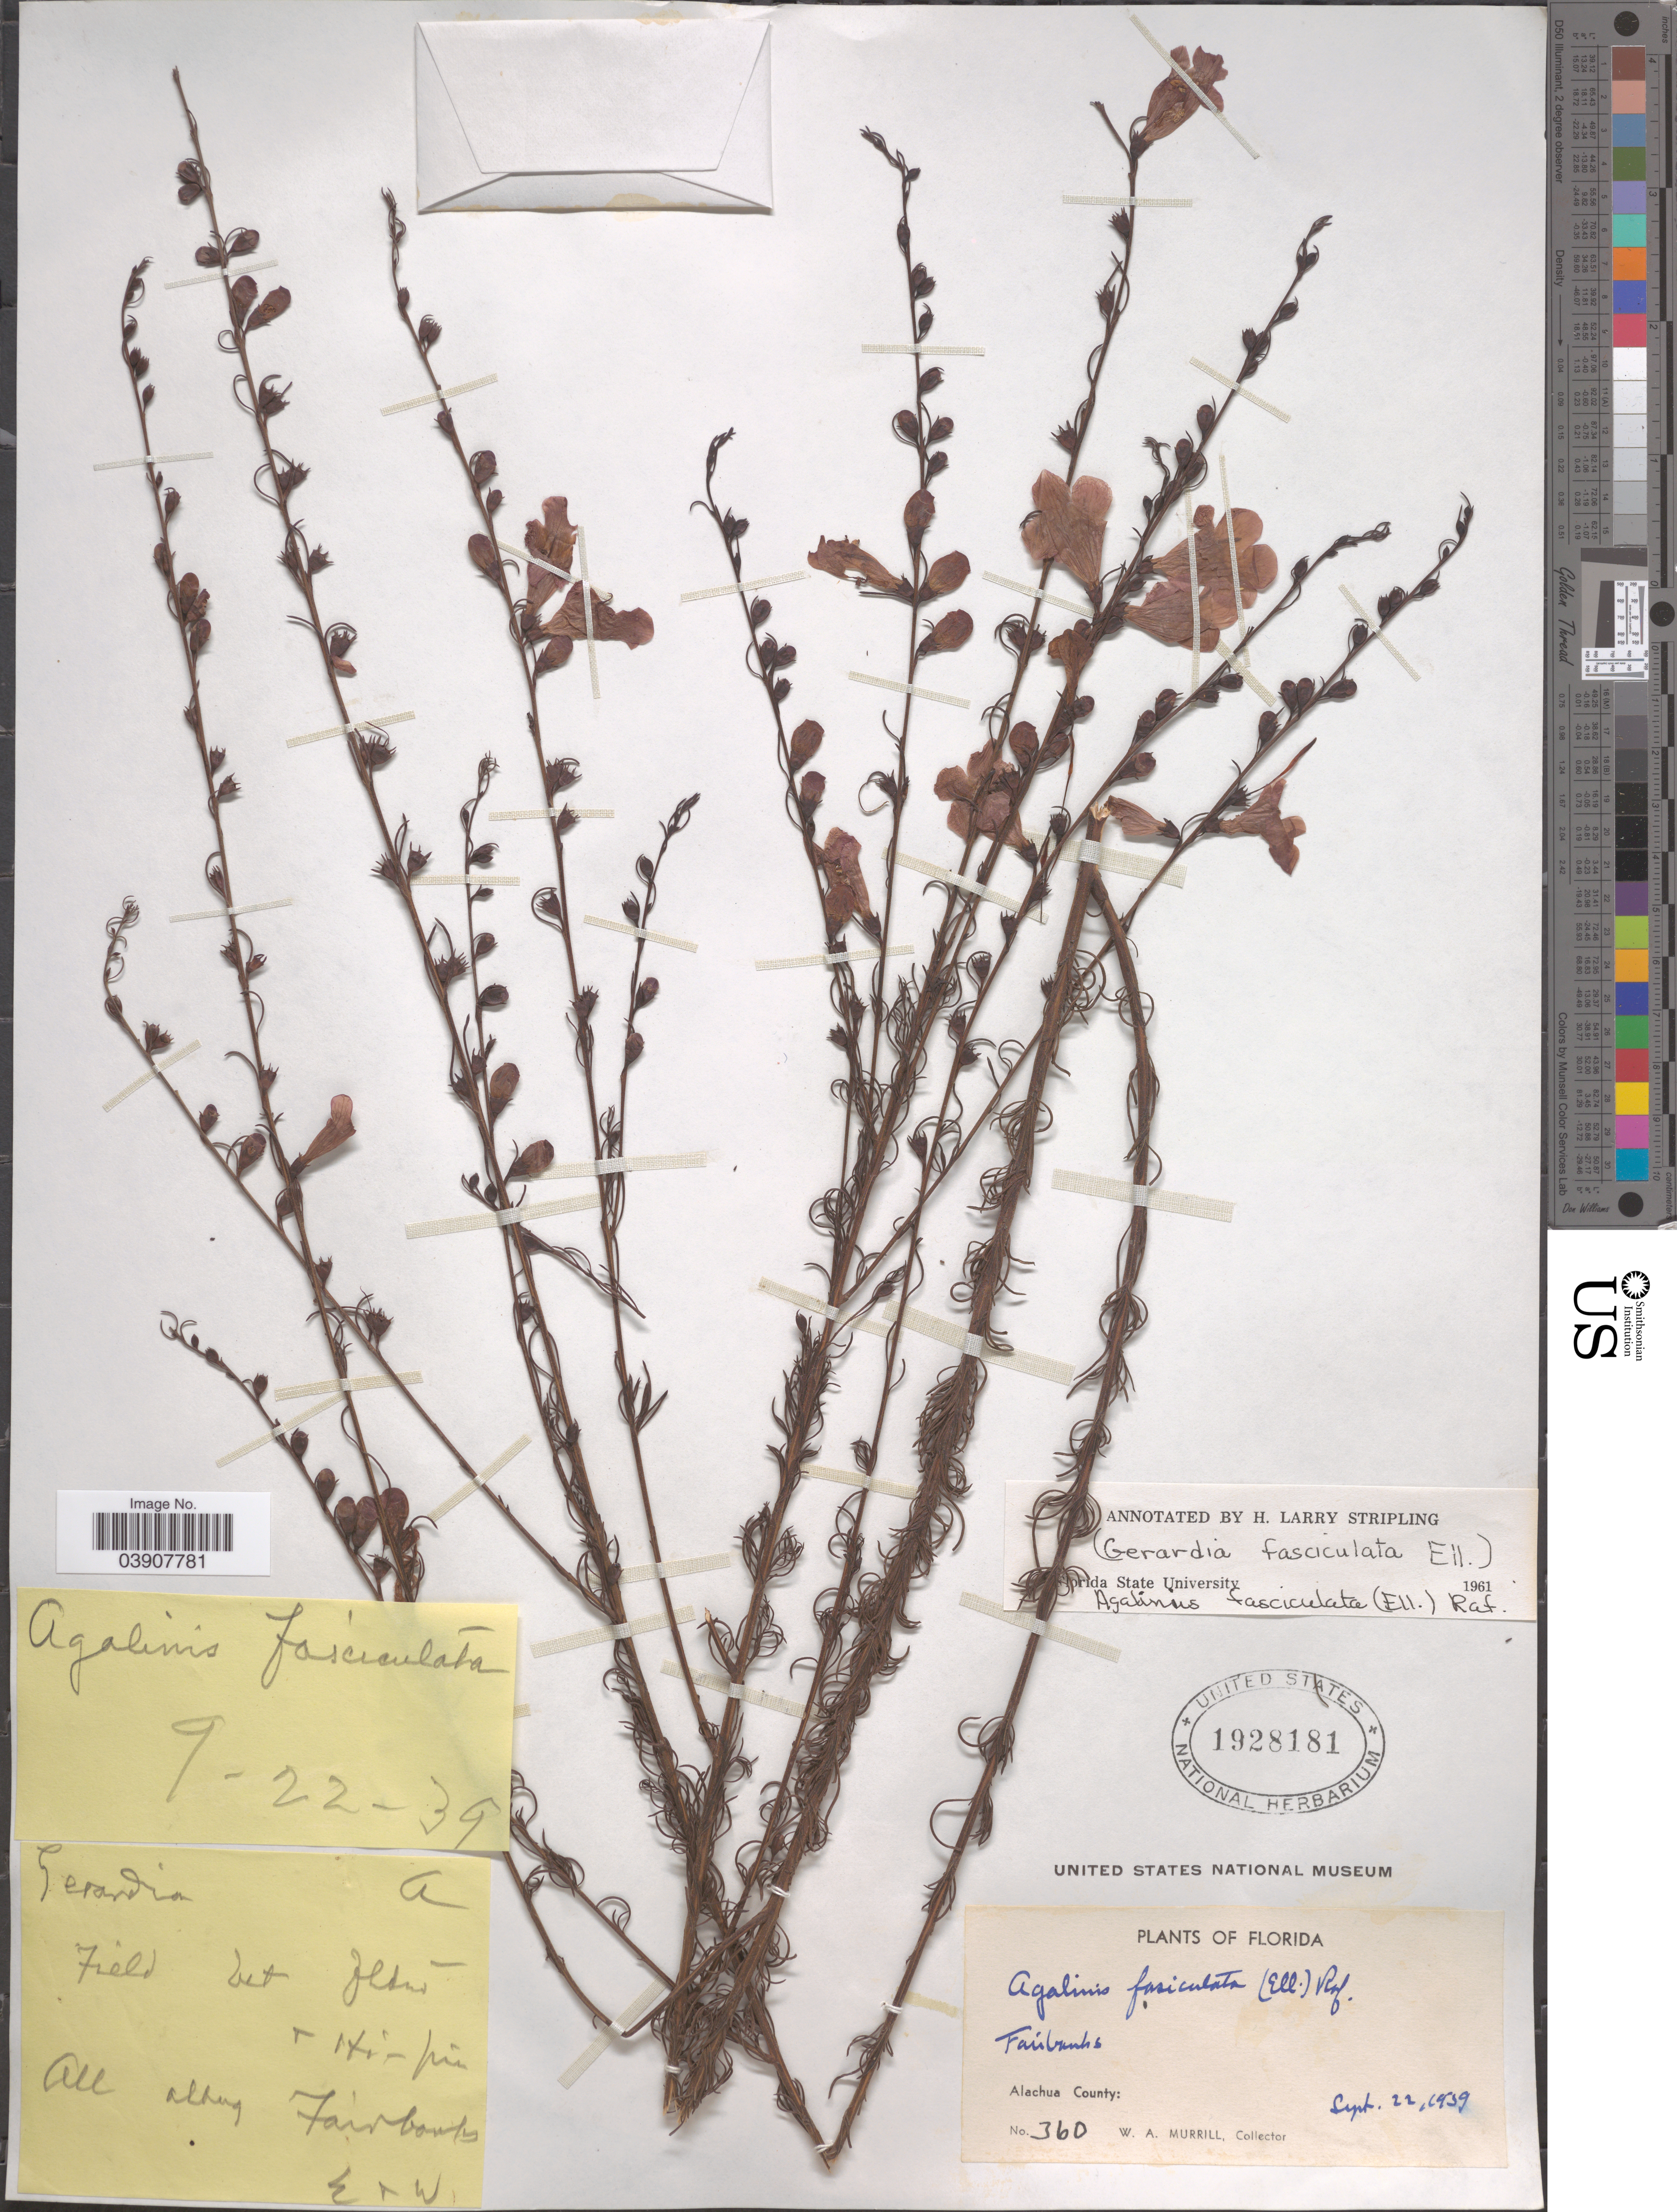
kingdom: Plantae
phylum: Tracheophyta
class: Magnoliopsida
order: Lamiales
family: Orobanchaceae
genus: Agalinis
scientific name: Agalinis fasciculata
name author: (Elliott) Raf.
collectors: W. A. Murrill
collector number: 360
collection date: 1939-09-22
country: United States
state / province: Florida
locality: Fairbanks. Alachua County.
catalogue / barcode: US 1928181